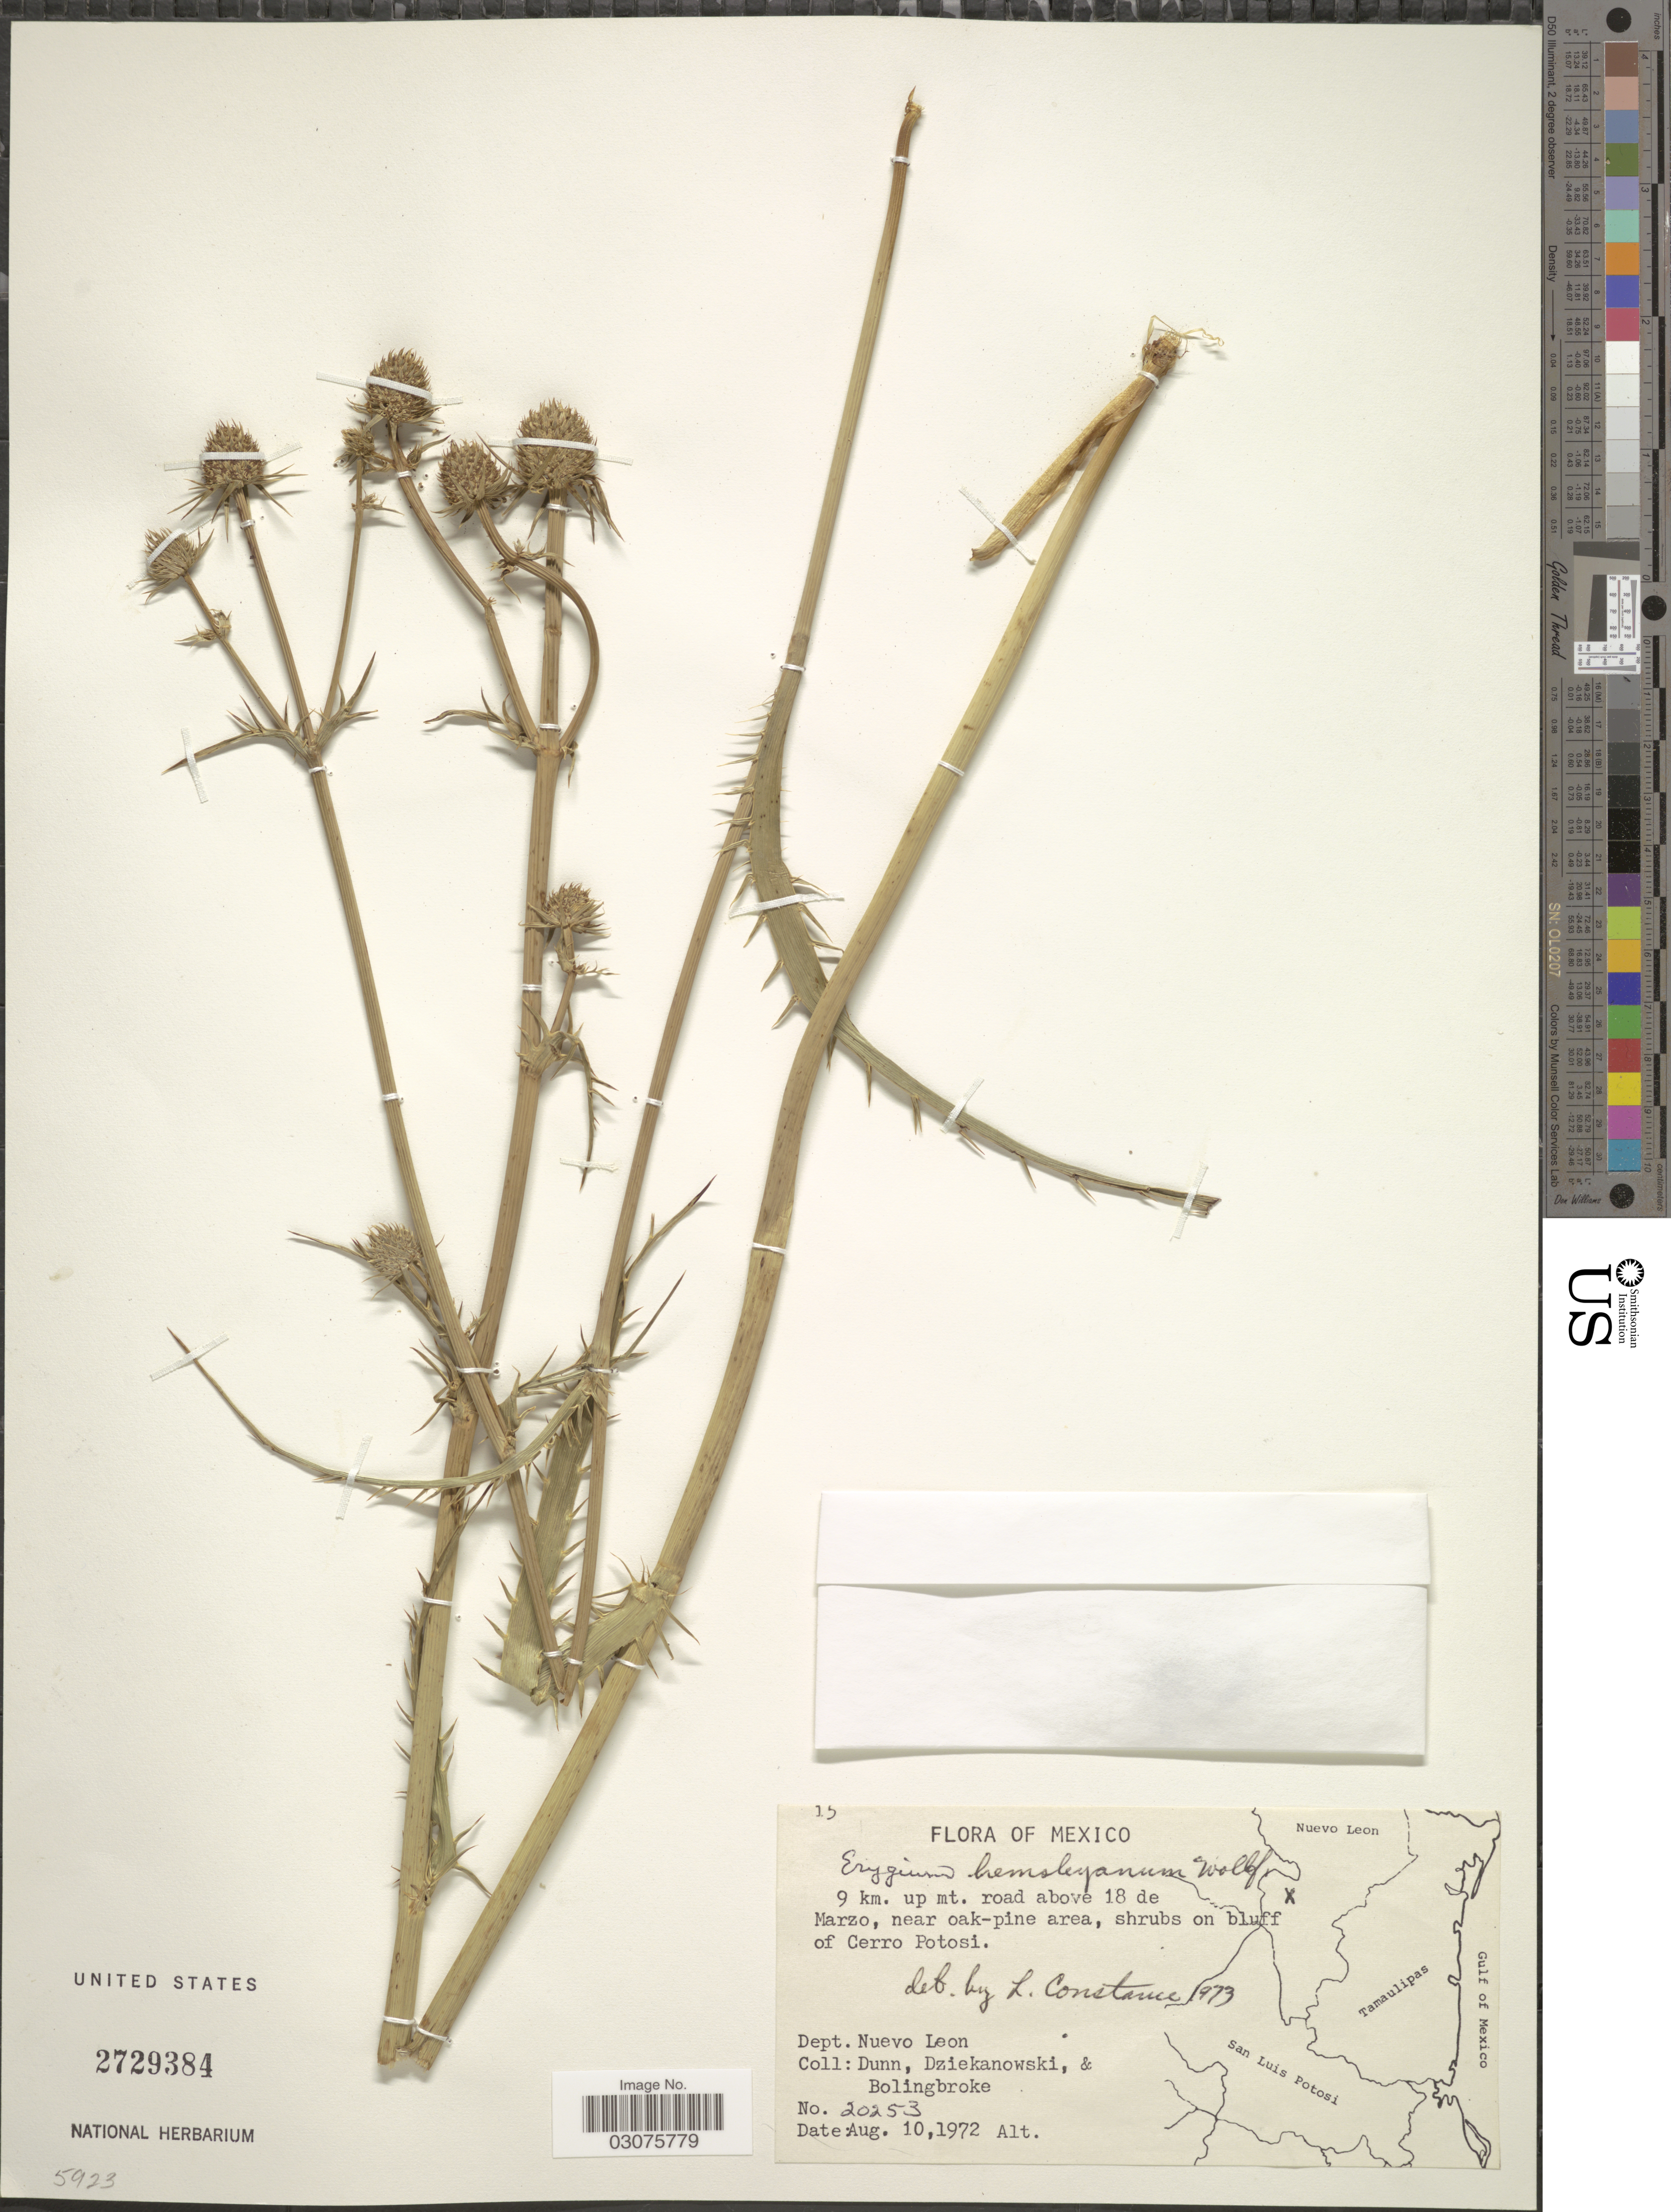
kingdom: Plantae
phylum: Tracheophyta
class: Magnoliopsida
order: Apiales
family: Apiaceae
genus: Eryngium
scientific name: Eryngium hemsleyanum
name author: H. Wolff in Engl.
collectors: Dunn, --, -. Dziekanowski & -. Bolingbroke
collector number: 20253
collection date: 1972-08-10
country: Mexico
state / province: Nuevo León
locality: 9 km. up mt. road above 18 de Marzo, near oak-pine area, shrubs on bluff of Cerro Potosi. Dept. Nuevo Leon.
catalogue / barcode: US 2729384